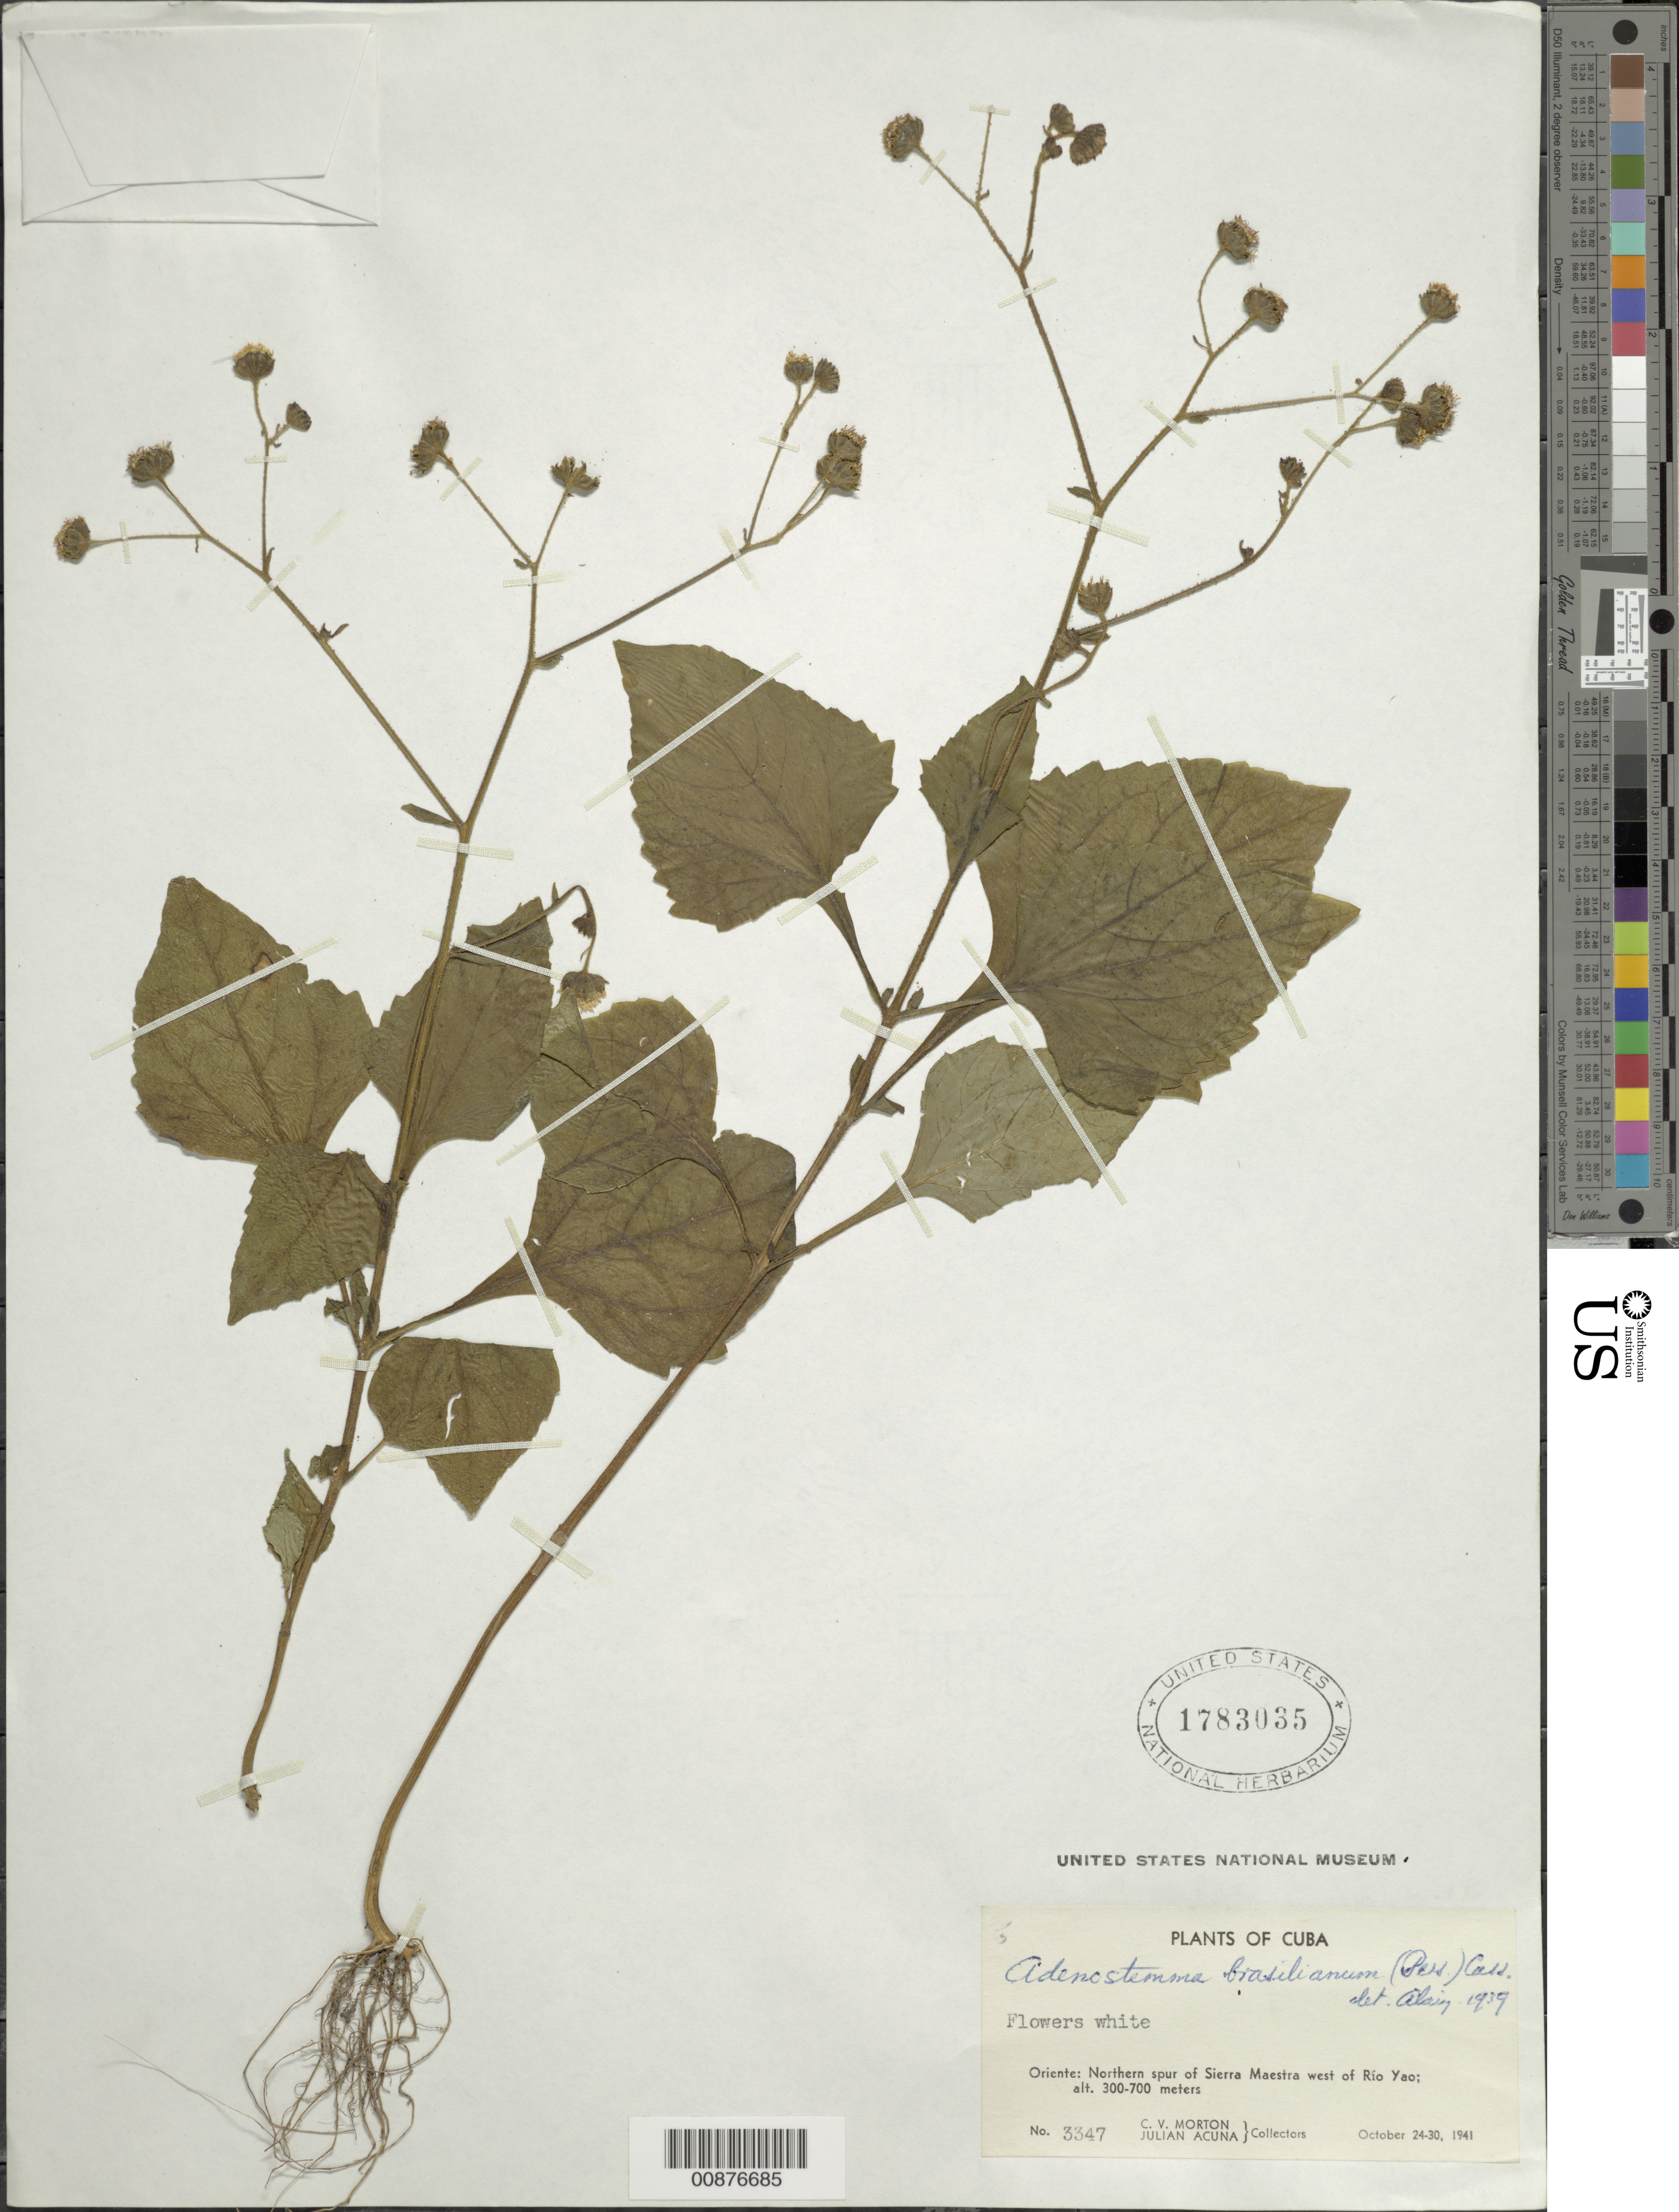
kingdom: Plantae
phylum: Tracheophyta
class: Magnoliopsida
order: Asterales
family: Asteraceae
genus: Adenostemma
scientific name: Adenostemma brasilianum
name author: (Pers.) Cass.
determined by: Liogier, Alain H.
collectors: C. V. Morton & J. Acuña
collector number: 3347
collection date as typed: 24 Oct 1941 to 30 Oct 1941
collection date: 1941-10-24/1941-10-30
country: Cuba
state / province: Oriente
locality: Northern spur of Río Yao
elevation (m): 300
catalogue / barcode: US 1783035